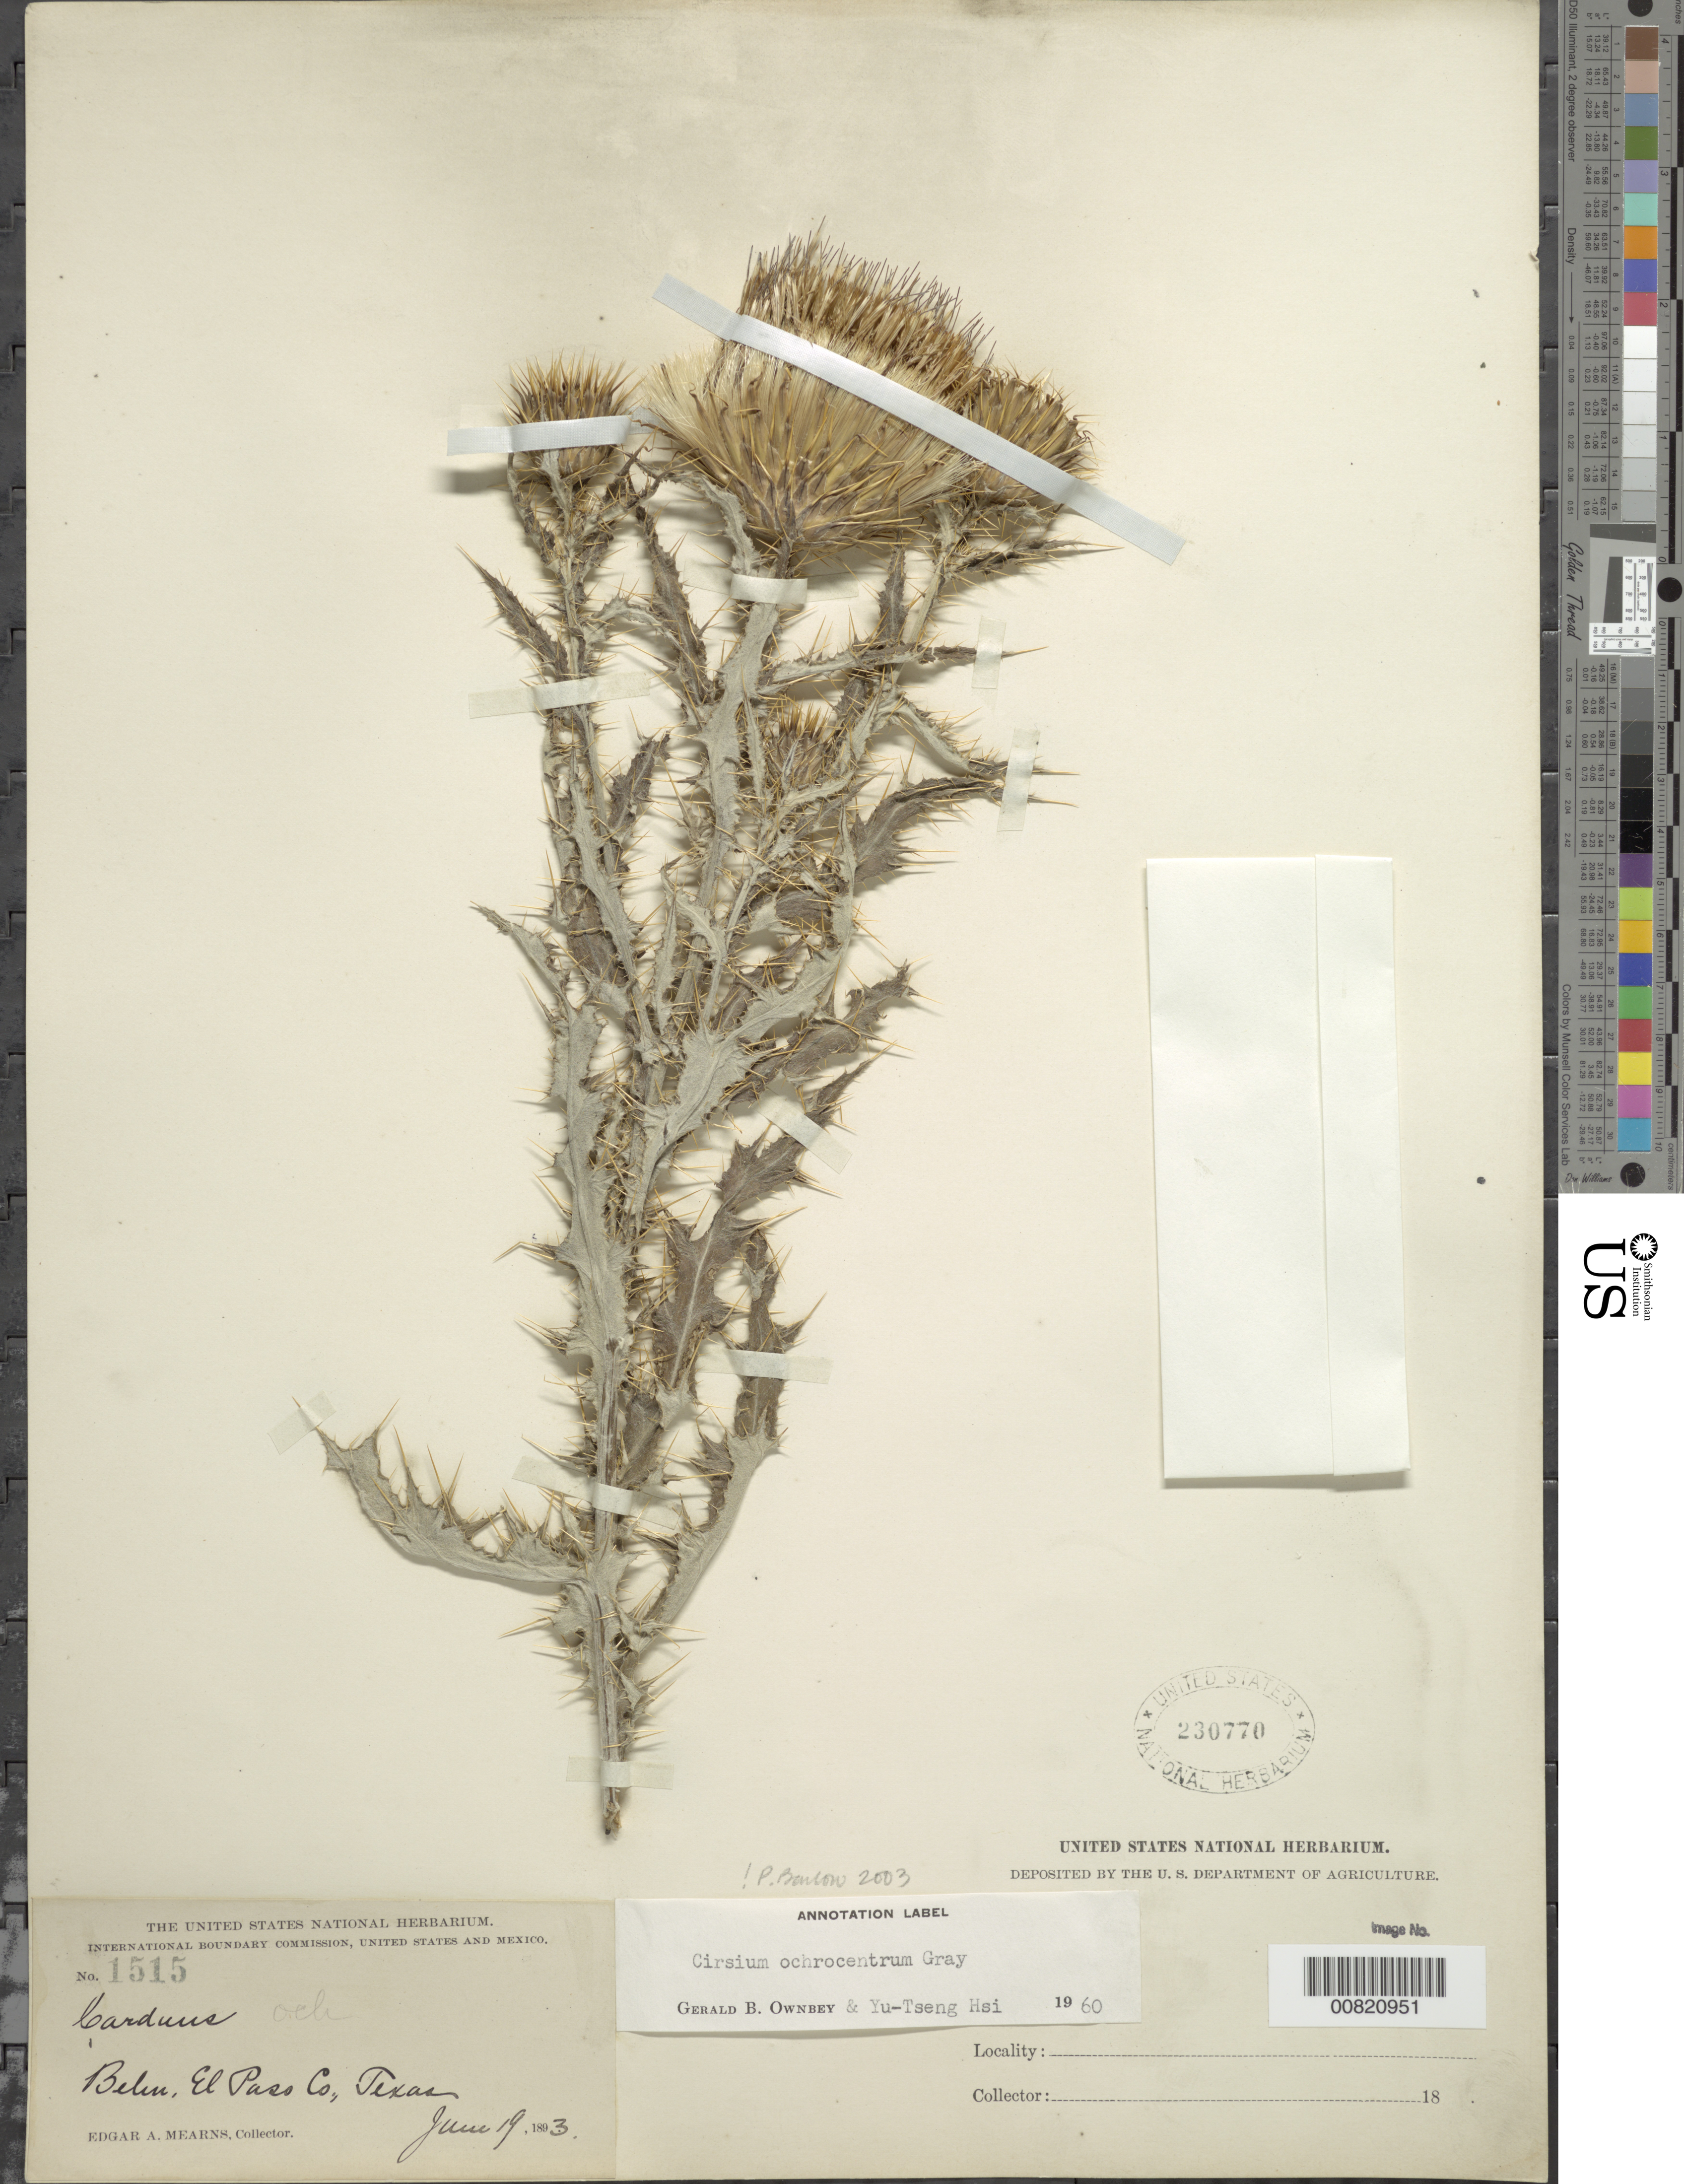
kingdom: Plantae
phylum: Tracheophyta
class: Magnoliopsida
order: Asterales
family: Asteraceae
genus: Cirsium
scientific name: Cirsium ochrocentrum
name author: A. Gray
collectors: E. A. Mearns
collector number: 1515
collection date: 1893-06-19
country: United States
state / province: Texas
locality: Belim, El Pass Co.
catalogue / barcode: US 230770